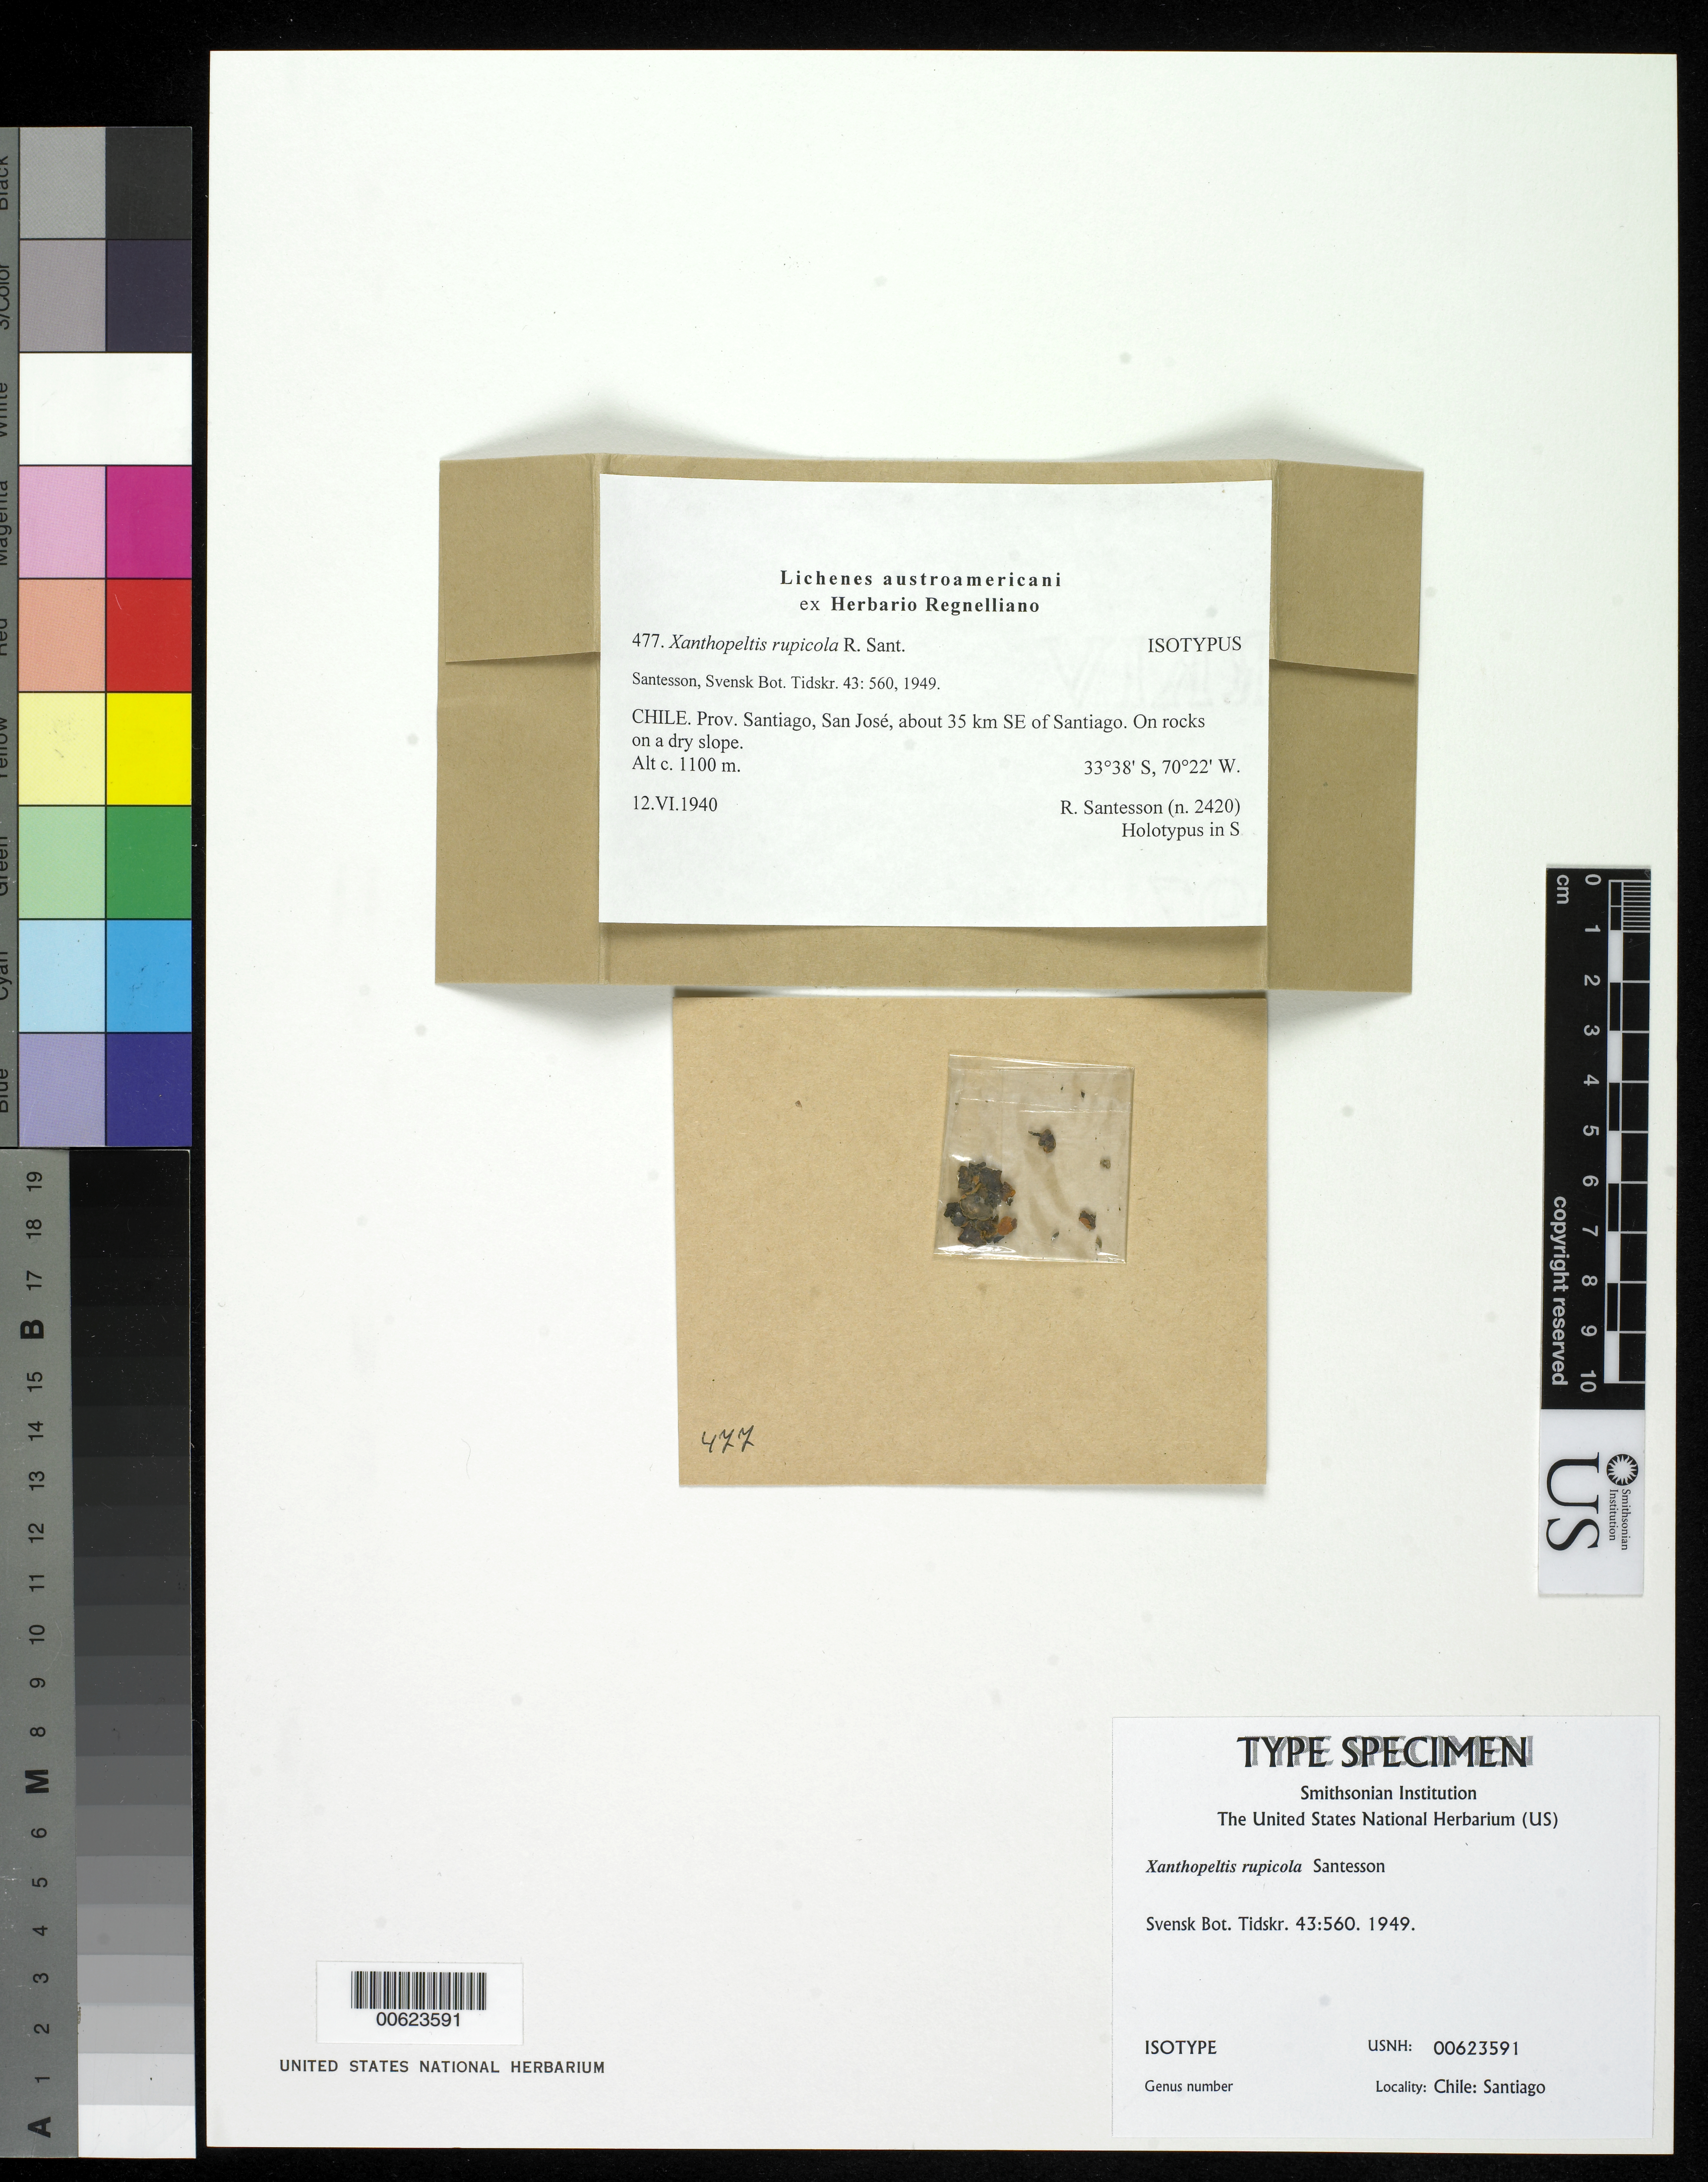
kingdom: Fungi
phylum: Ascomycota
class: Lecanoromycetes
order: Teloschistales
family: Teloschistaceae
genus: Xanthopeltis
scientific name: Xanthopeltis rupicola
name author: R. Sant.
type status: Isotype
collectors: R. Santesson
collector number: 2420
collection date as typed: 12 Jun 1940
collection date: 1940-06-12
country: Chile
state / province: Región Metropolitana (RM)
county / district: Santiago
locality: San Jose, ca. 35 km SE of Santiago.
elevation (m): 1100